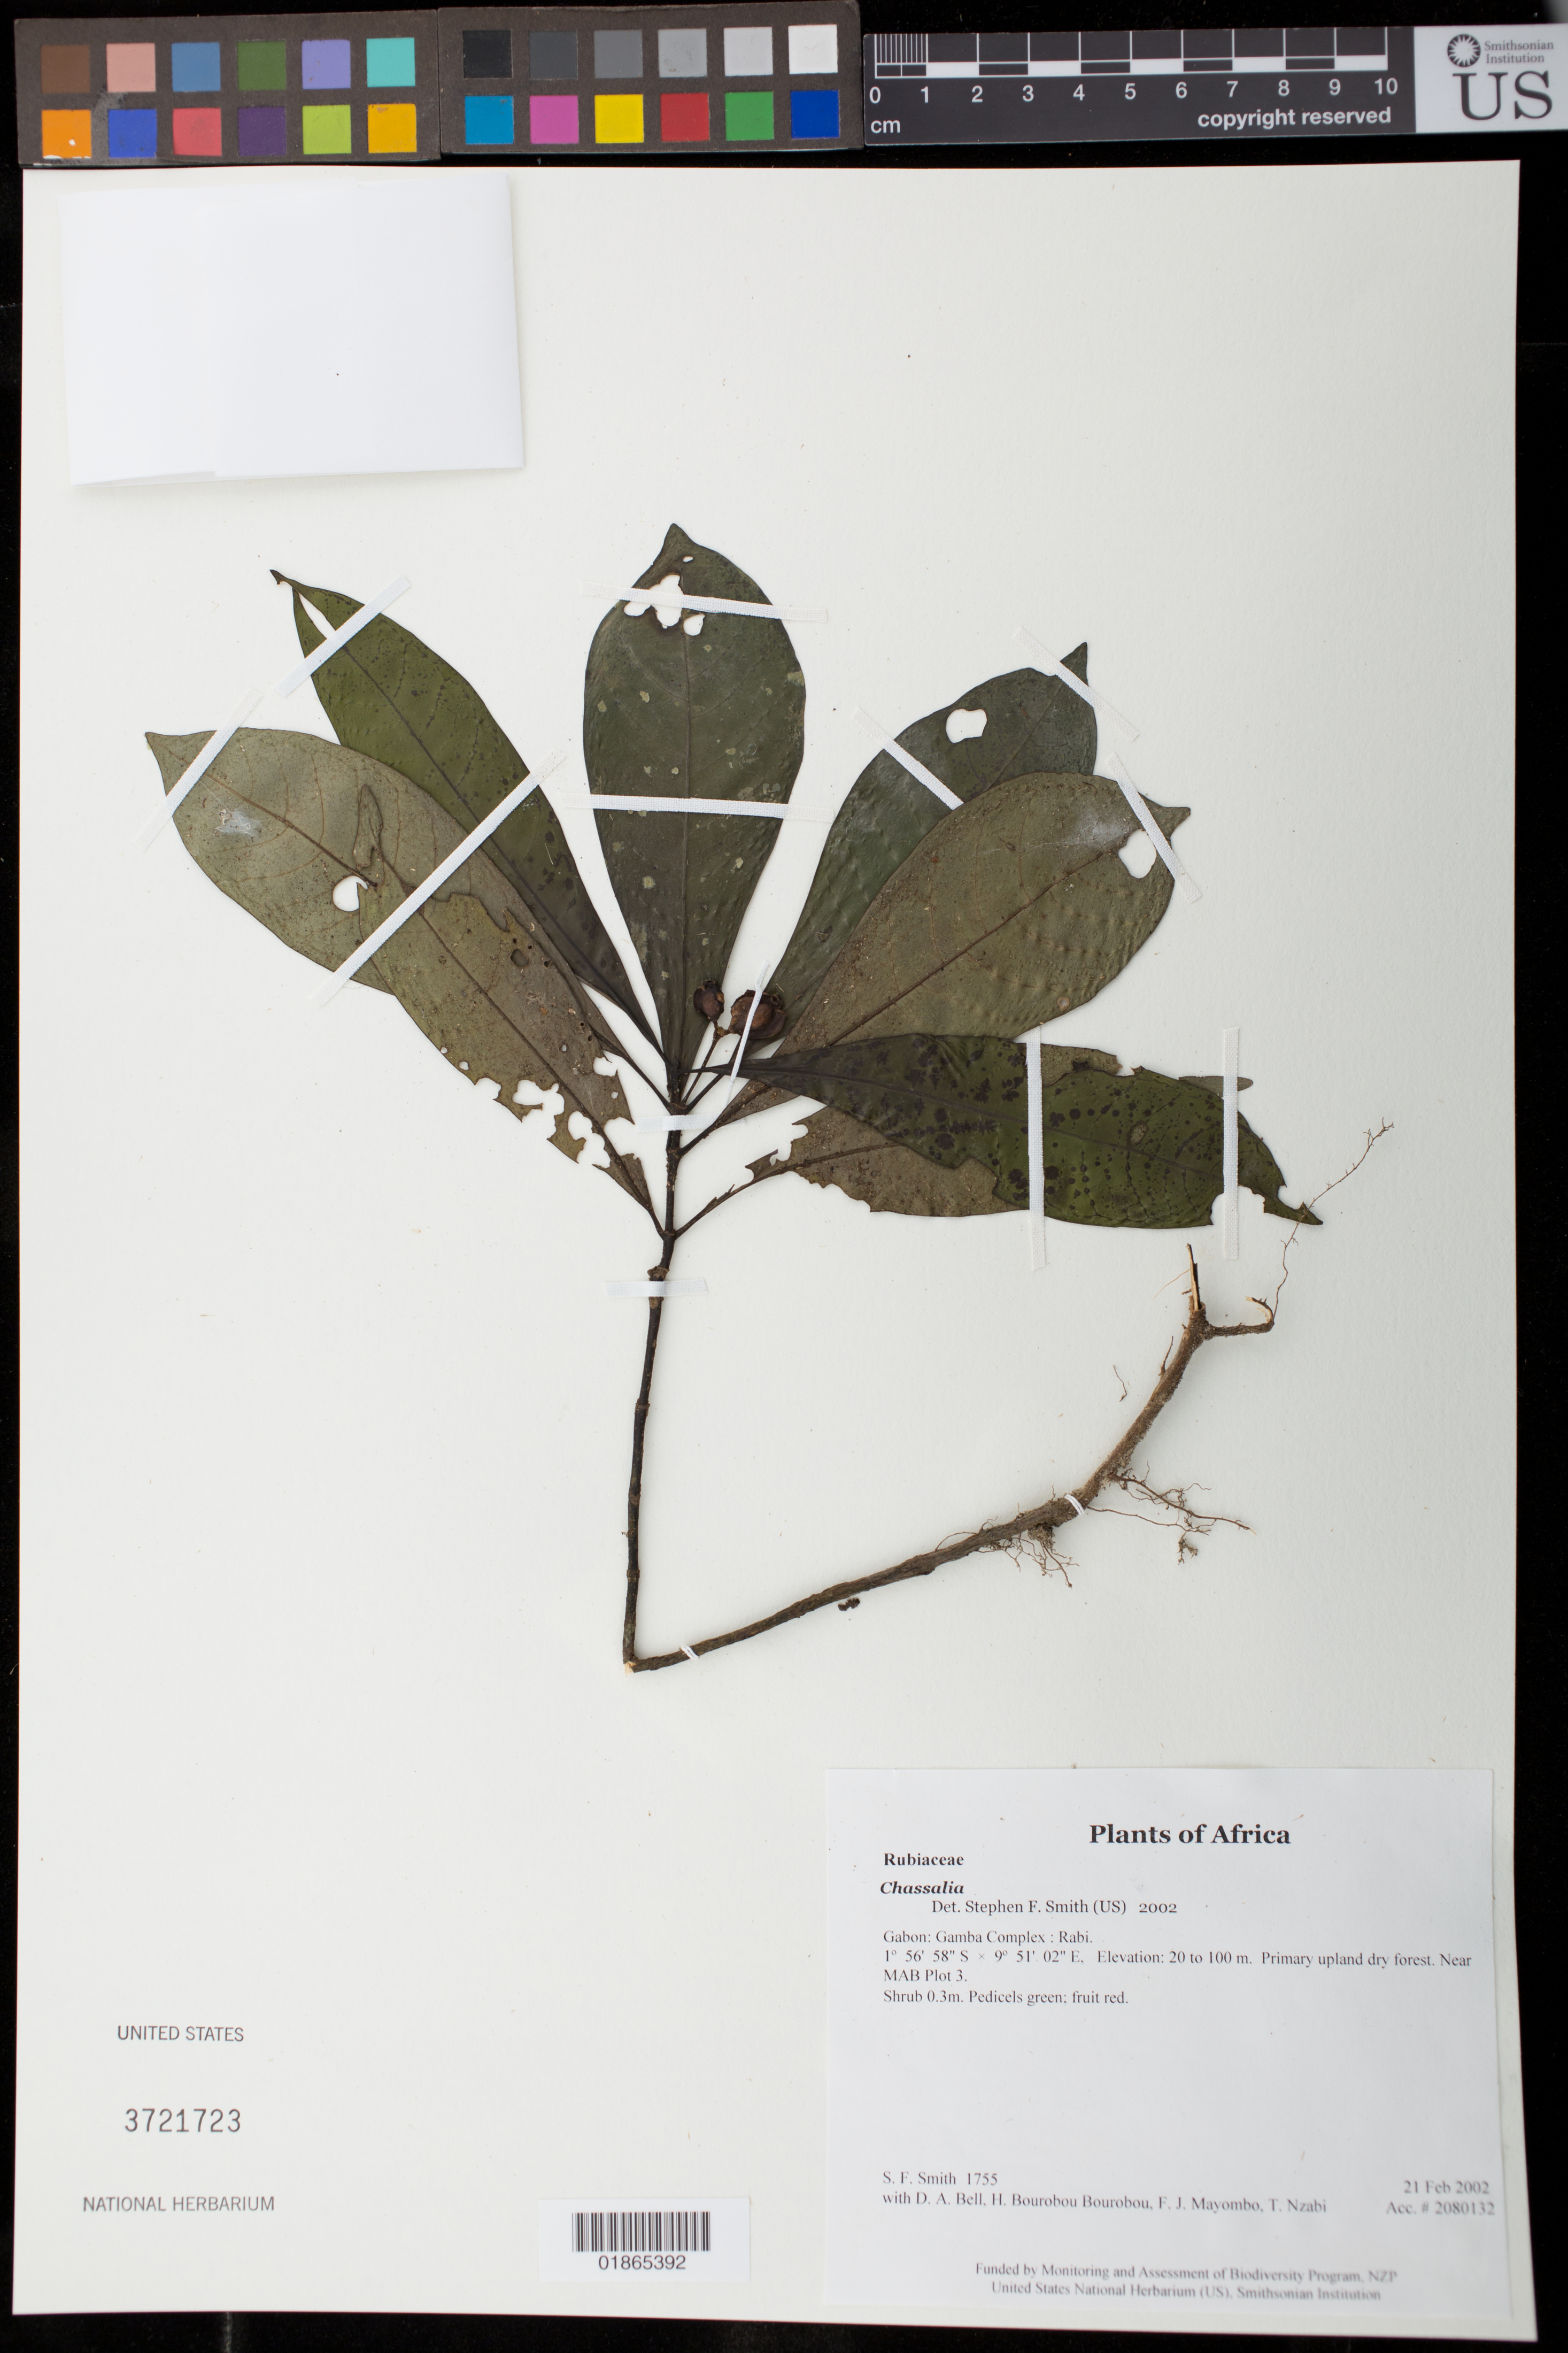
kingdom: Plantae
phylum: Tracheophyta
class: Magnoliopsida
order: Gentianales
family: Rubiaceae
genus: Chassalia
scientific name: Chassalia sp.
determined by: Smith, Stephen F., (US), NMNH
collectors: S.F. Smith, D. A. Bell, H. Bourobou Bourobou & F. J. Mayombo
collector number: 1755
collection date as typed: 21 Feb 2002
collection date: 2002-02-21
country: Gabon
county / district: Gamba Complex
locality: Rabi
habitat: Primary upland dry forest. Near MAB Plot 3.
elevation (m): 20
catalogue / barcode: US 3721723